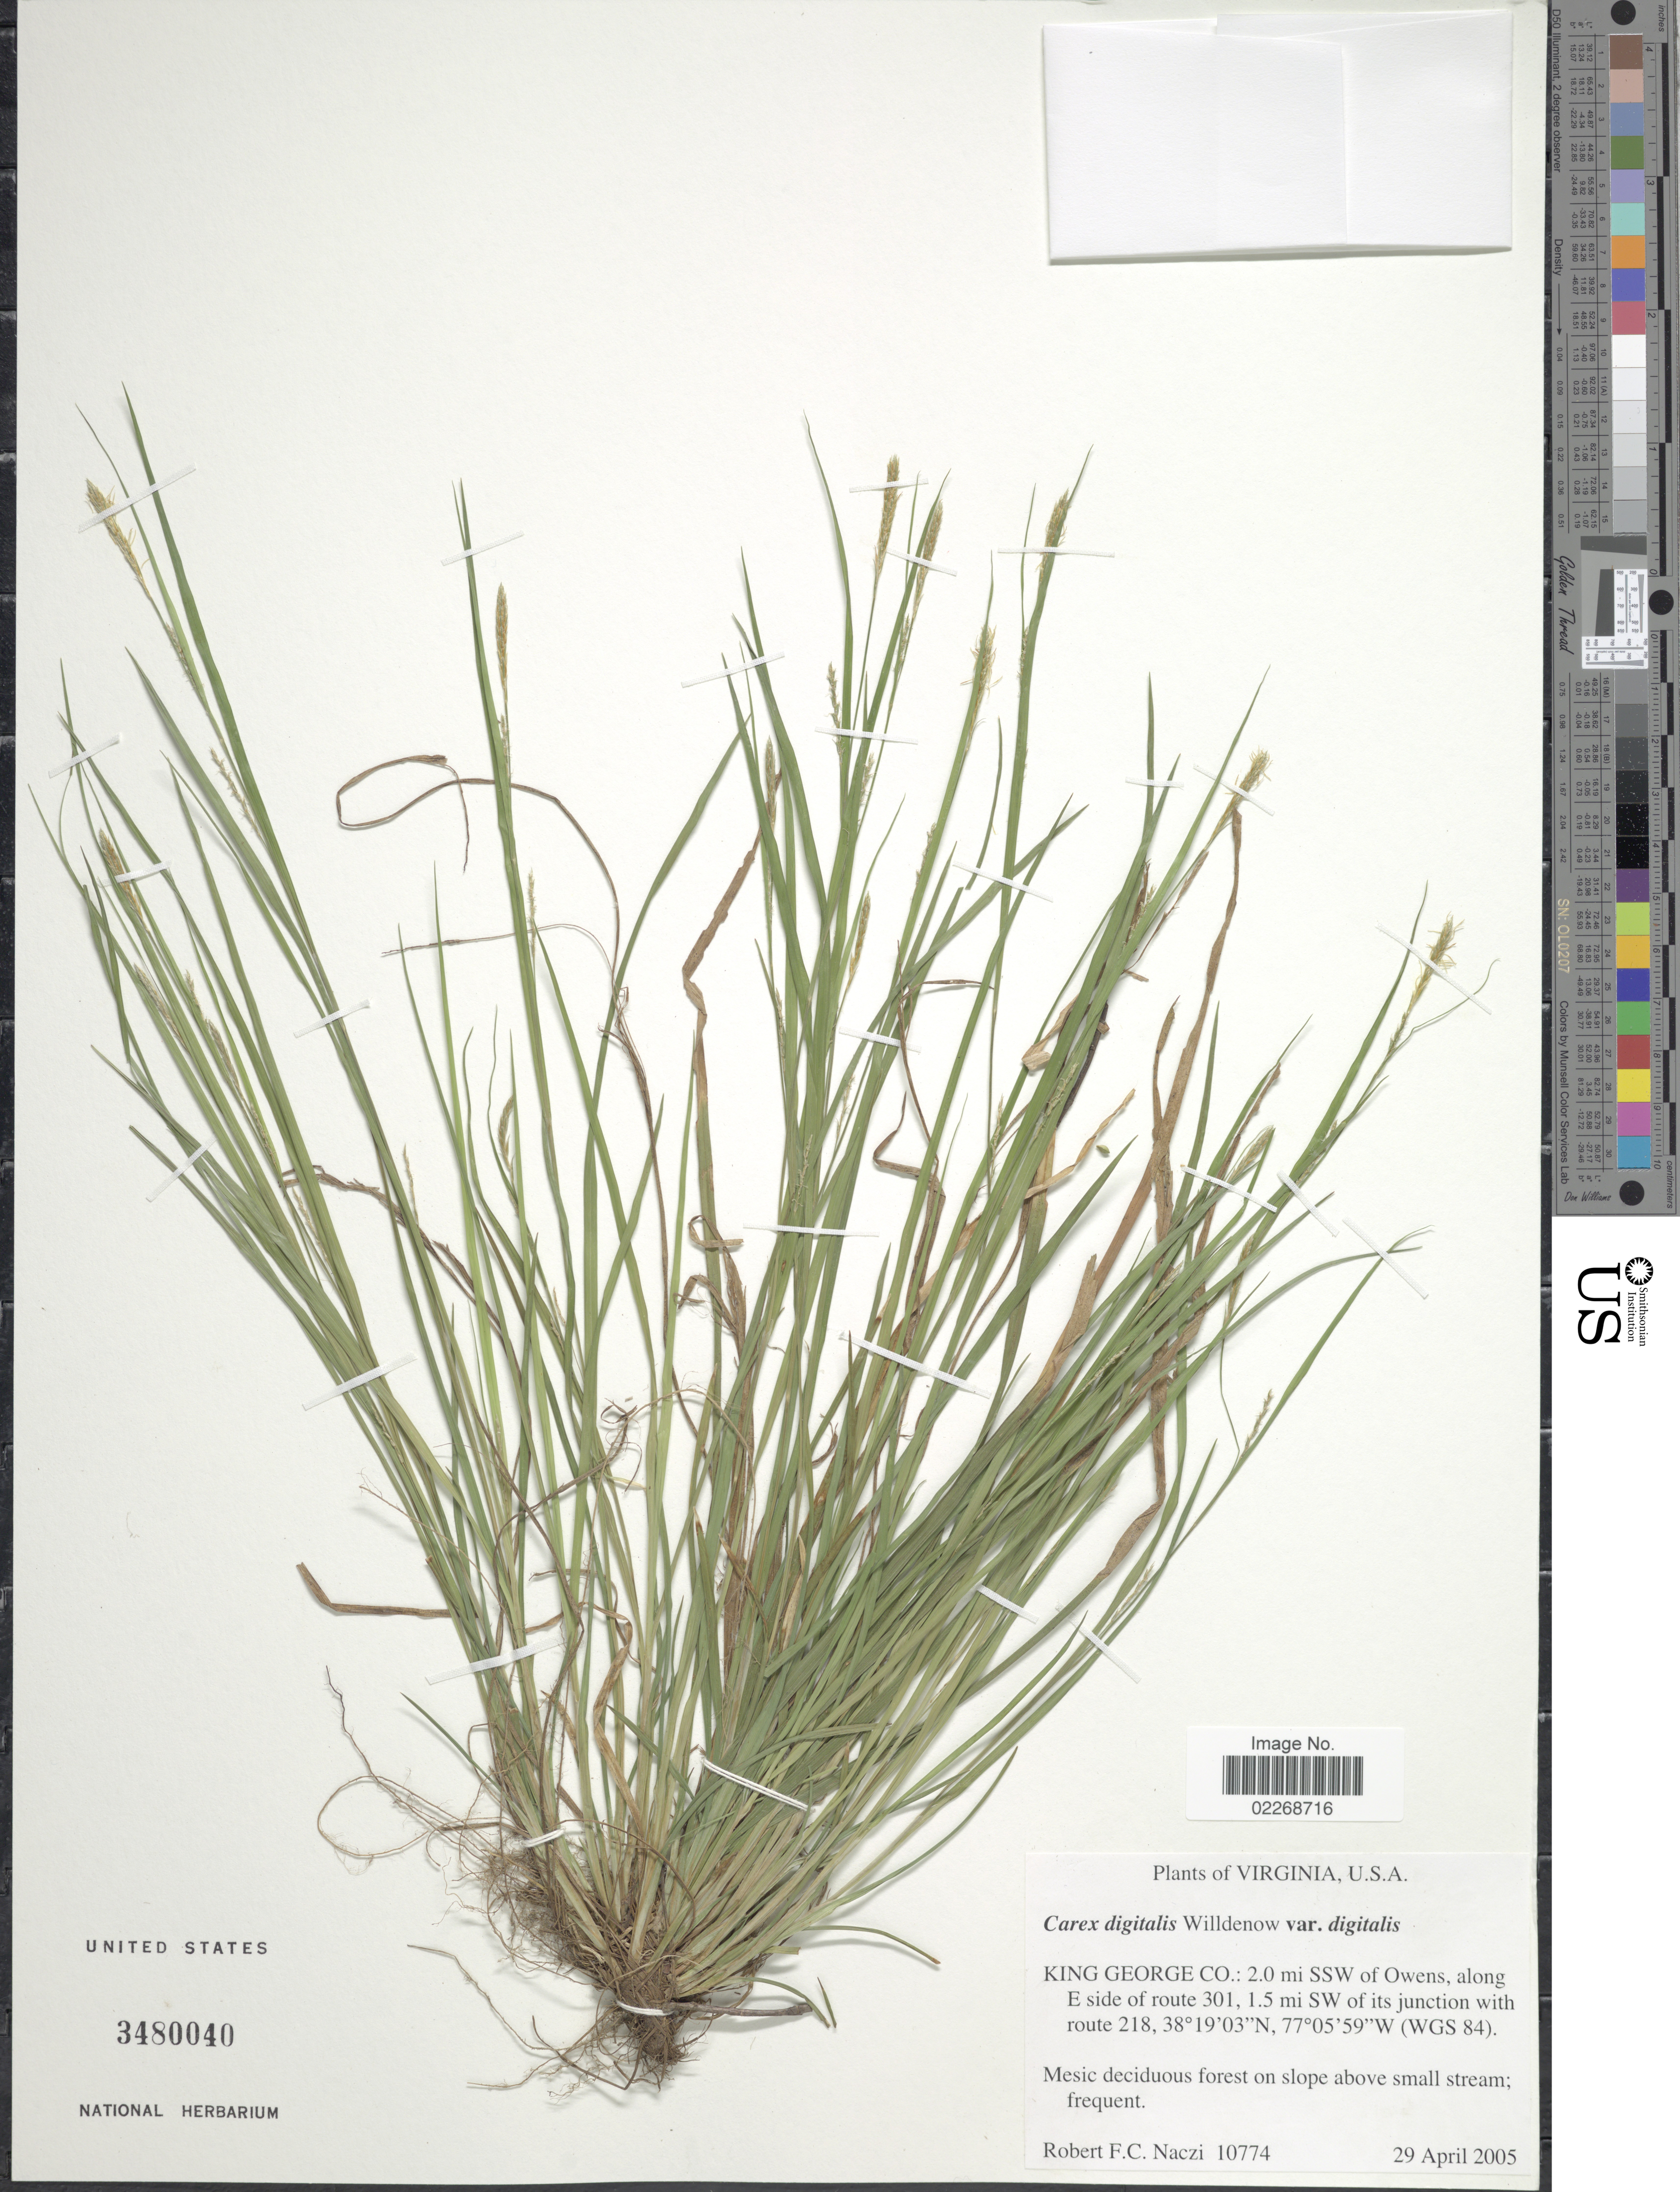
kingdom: Plantae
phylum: Tracheophyta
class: Liliopsida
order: Poales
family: Cyperaceae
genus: Carex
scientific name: Carex digitalis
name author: Willd.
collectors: R. F. C. Naczi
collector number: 10774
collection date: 2005-04-29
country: United States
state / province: Virginia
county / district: King George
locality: King George Co.: 2.0 mi SSW of Owens, along E side of route 301, 1.5 mi SW of its junction with route, (WGS 84)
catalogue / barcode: US 3480040